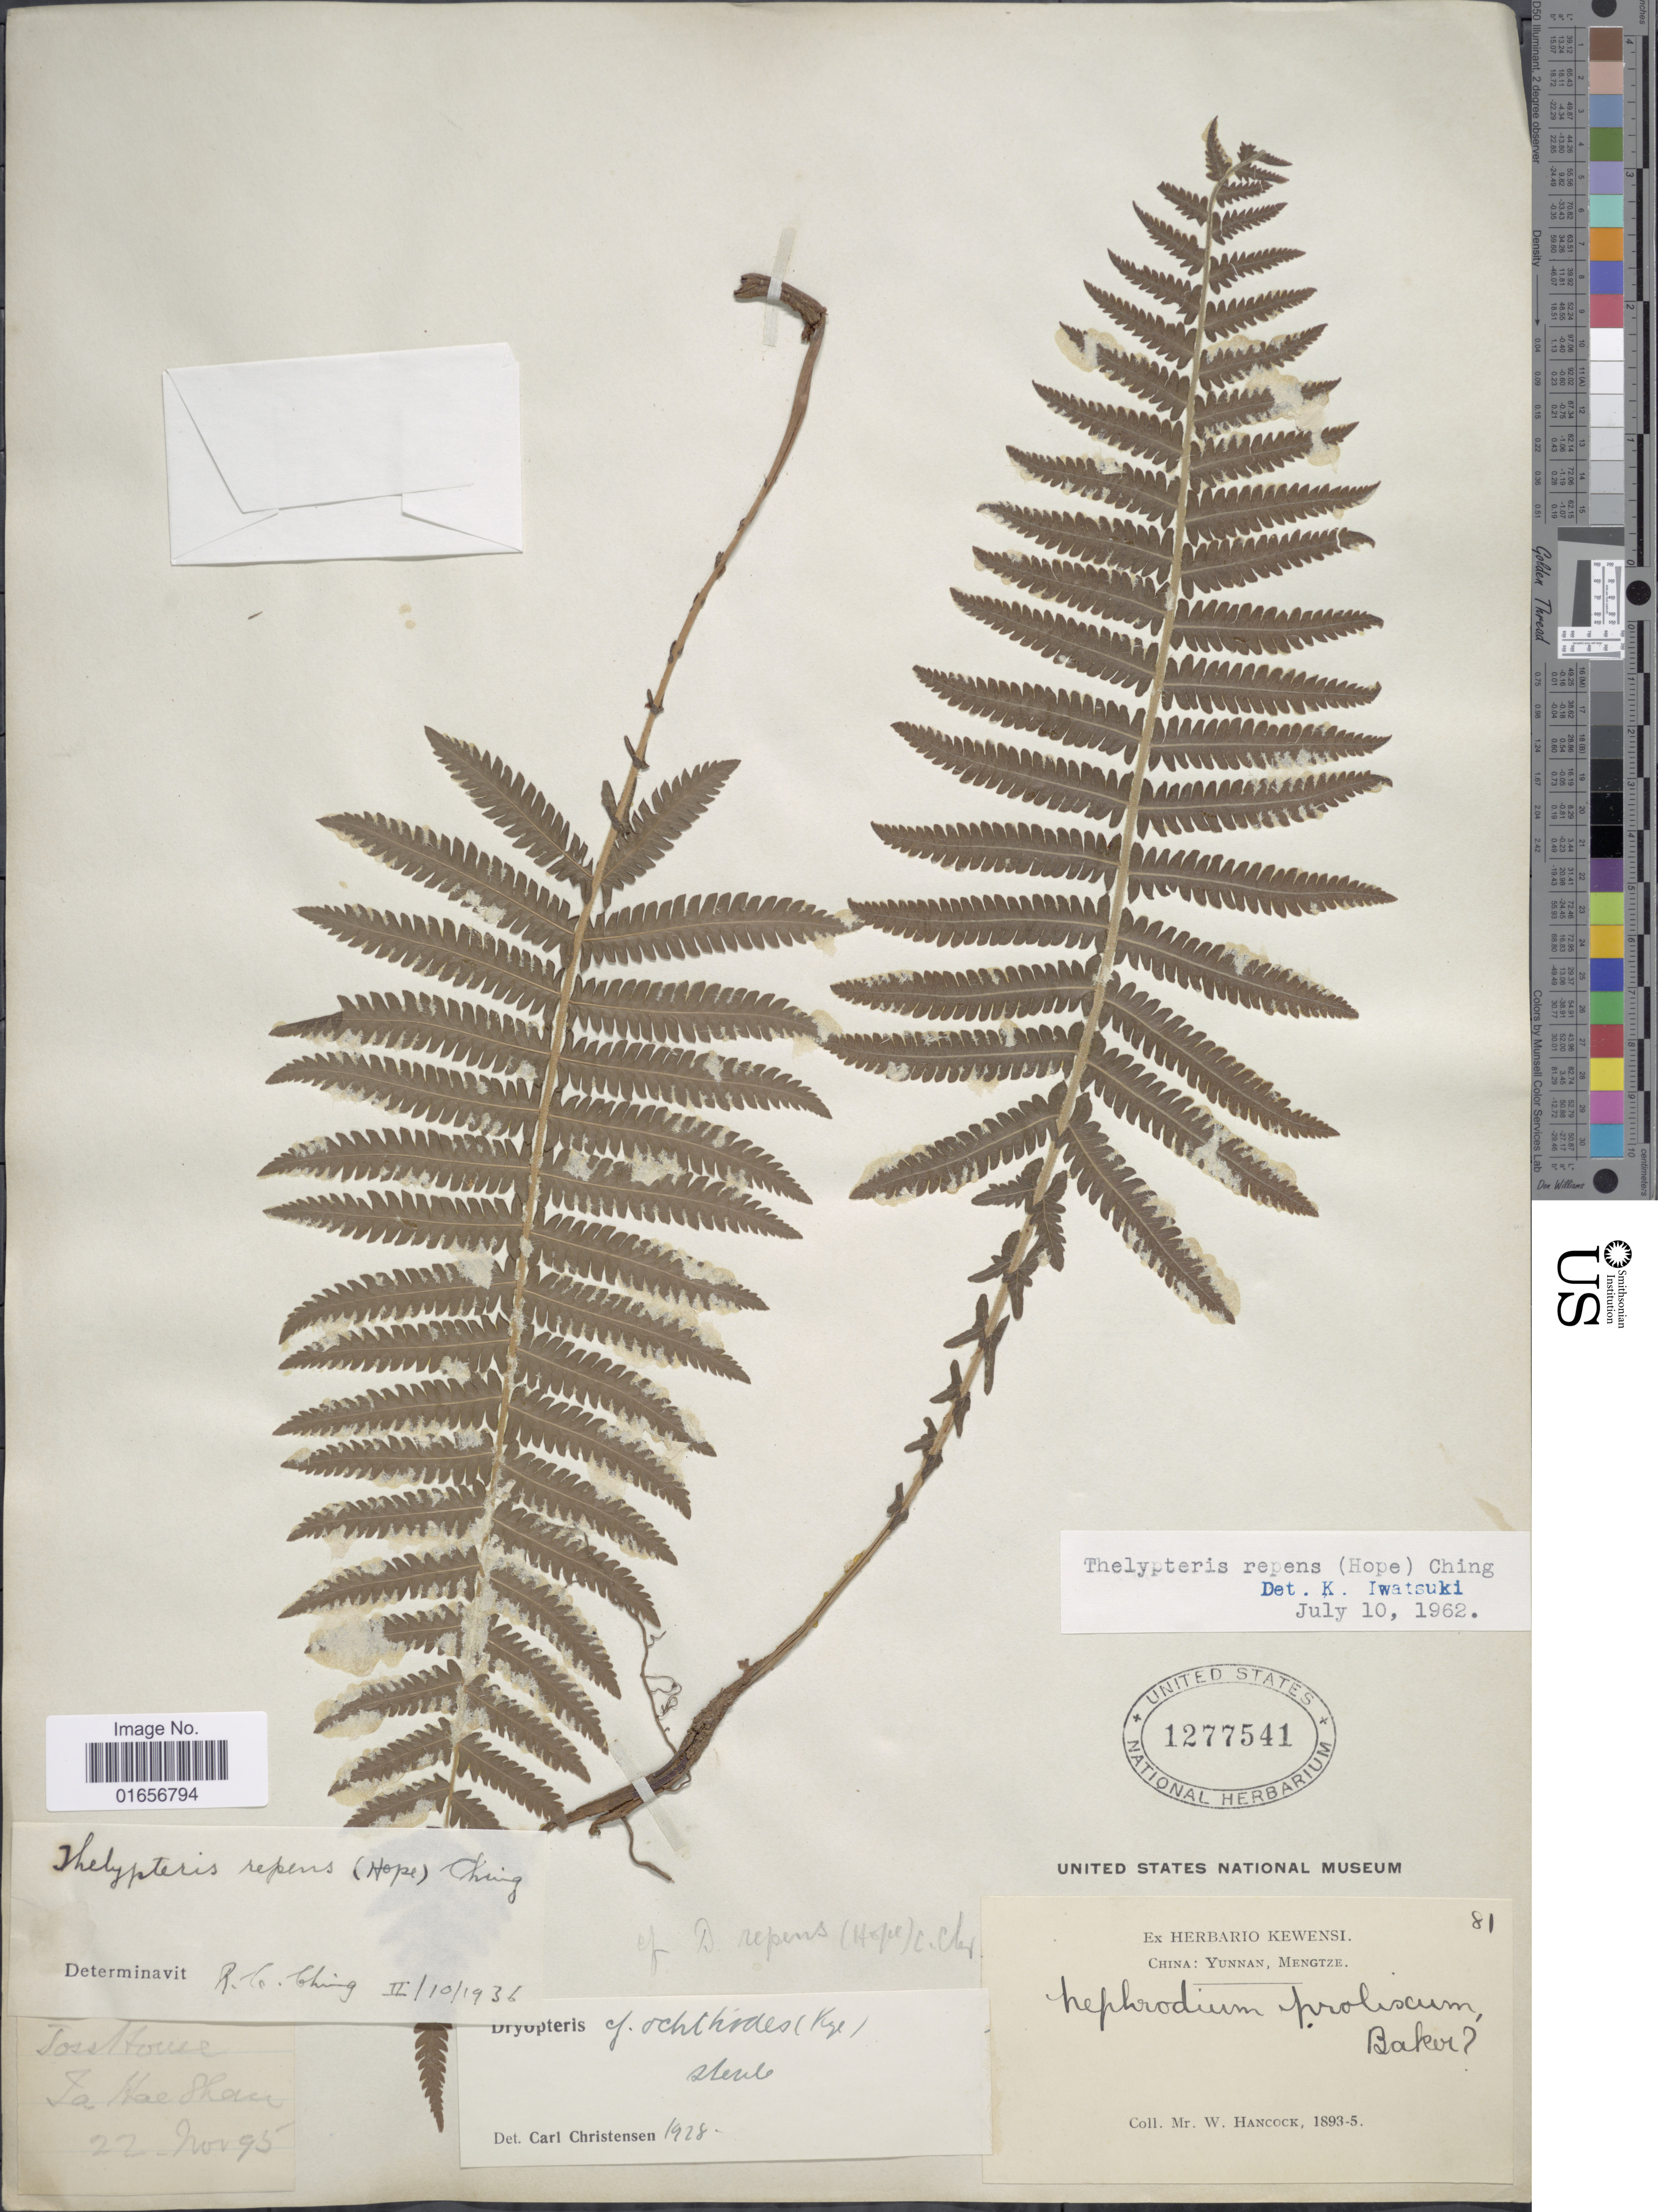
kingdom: Plantae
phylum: Tracheophyta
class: Polypodiopsida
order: Polypodiales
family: Thelypteridaceae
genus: Pseudocyclosorus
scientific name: Pseudocyclosorus repens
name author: (C. Hope) Ching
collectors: W. Hancock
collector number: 81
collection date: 1893/1895-11-22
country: China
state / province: Yunnan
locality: Mengtze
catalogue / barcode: US 1277541